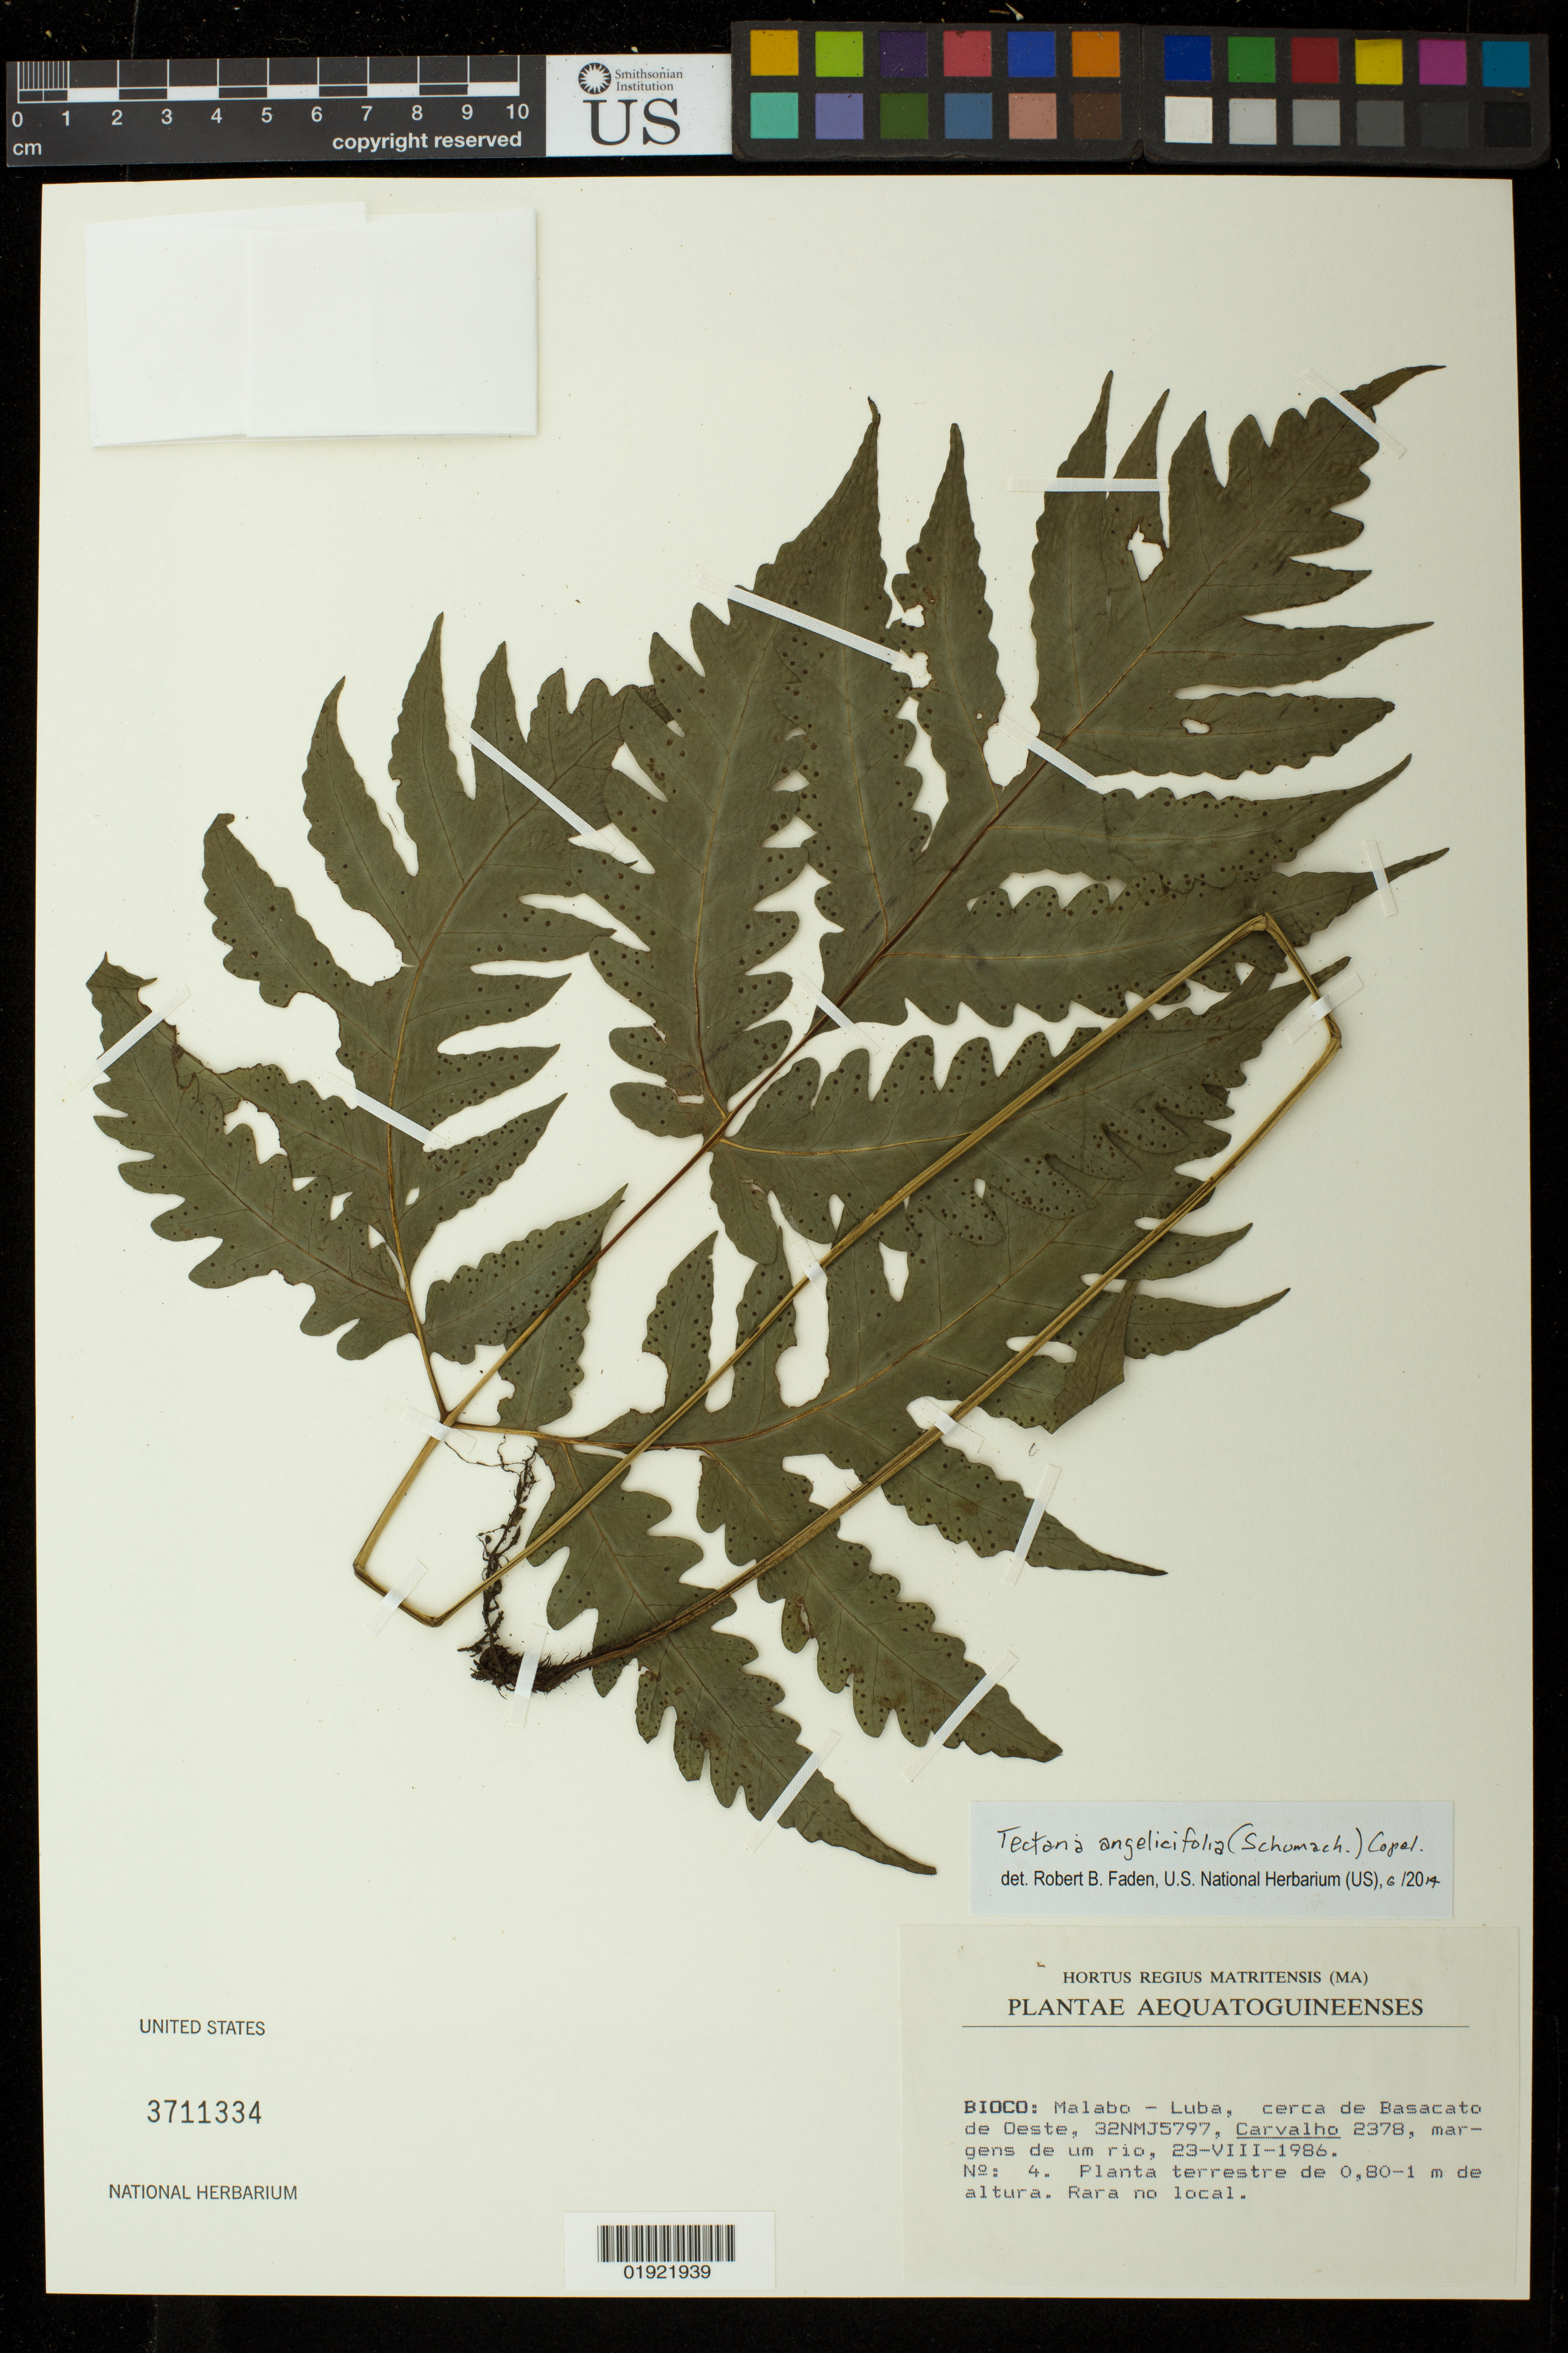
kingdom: Plantae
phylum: Tracheophyta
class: Polypodiopsida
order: Polypodiales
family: Tectariaceae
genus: Tectaria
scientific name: Tectaria angelicifolia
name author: (Schum.) Copel.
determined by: Faden, Robert B., (US), Smithsonian Institution - National Museum of Natural History (UNITED STATES)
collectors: Carvalho, --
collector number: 2378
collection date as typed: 23-VIII-1986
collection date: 1986-08-23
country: Equatorial Guinea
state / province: Bioko Norte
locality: Malabo-Luba, cerca de Basacato de Oeste, 32MNJ5797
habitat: margens de um rio.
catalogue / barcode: US 3711334